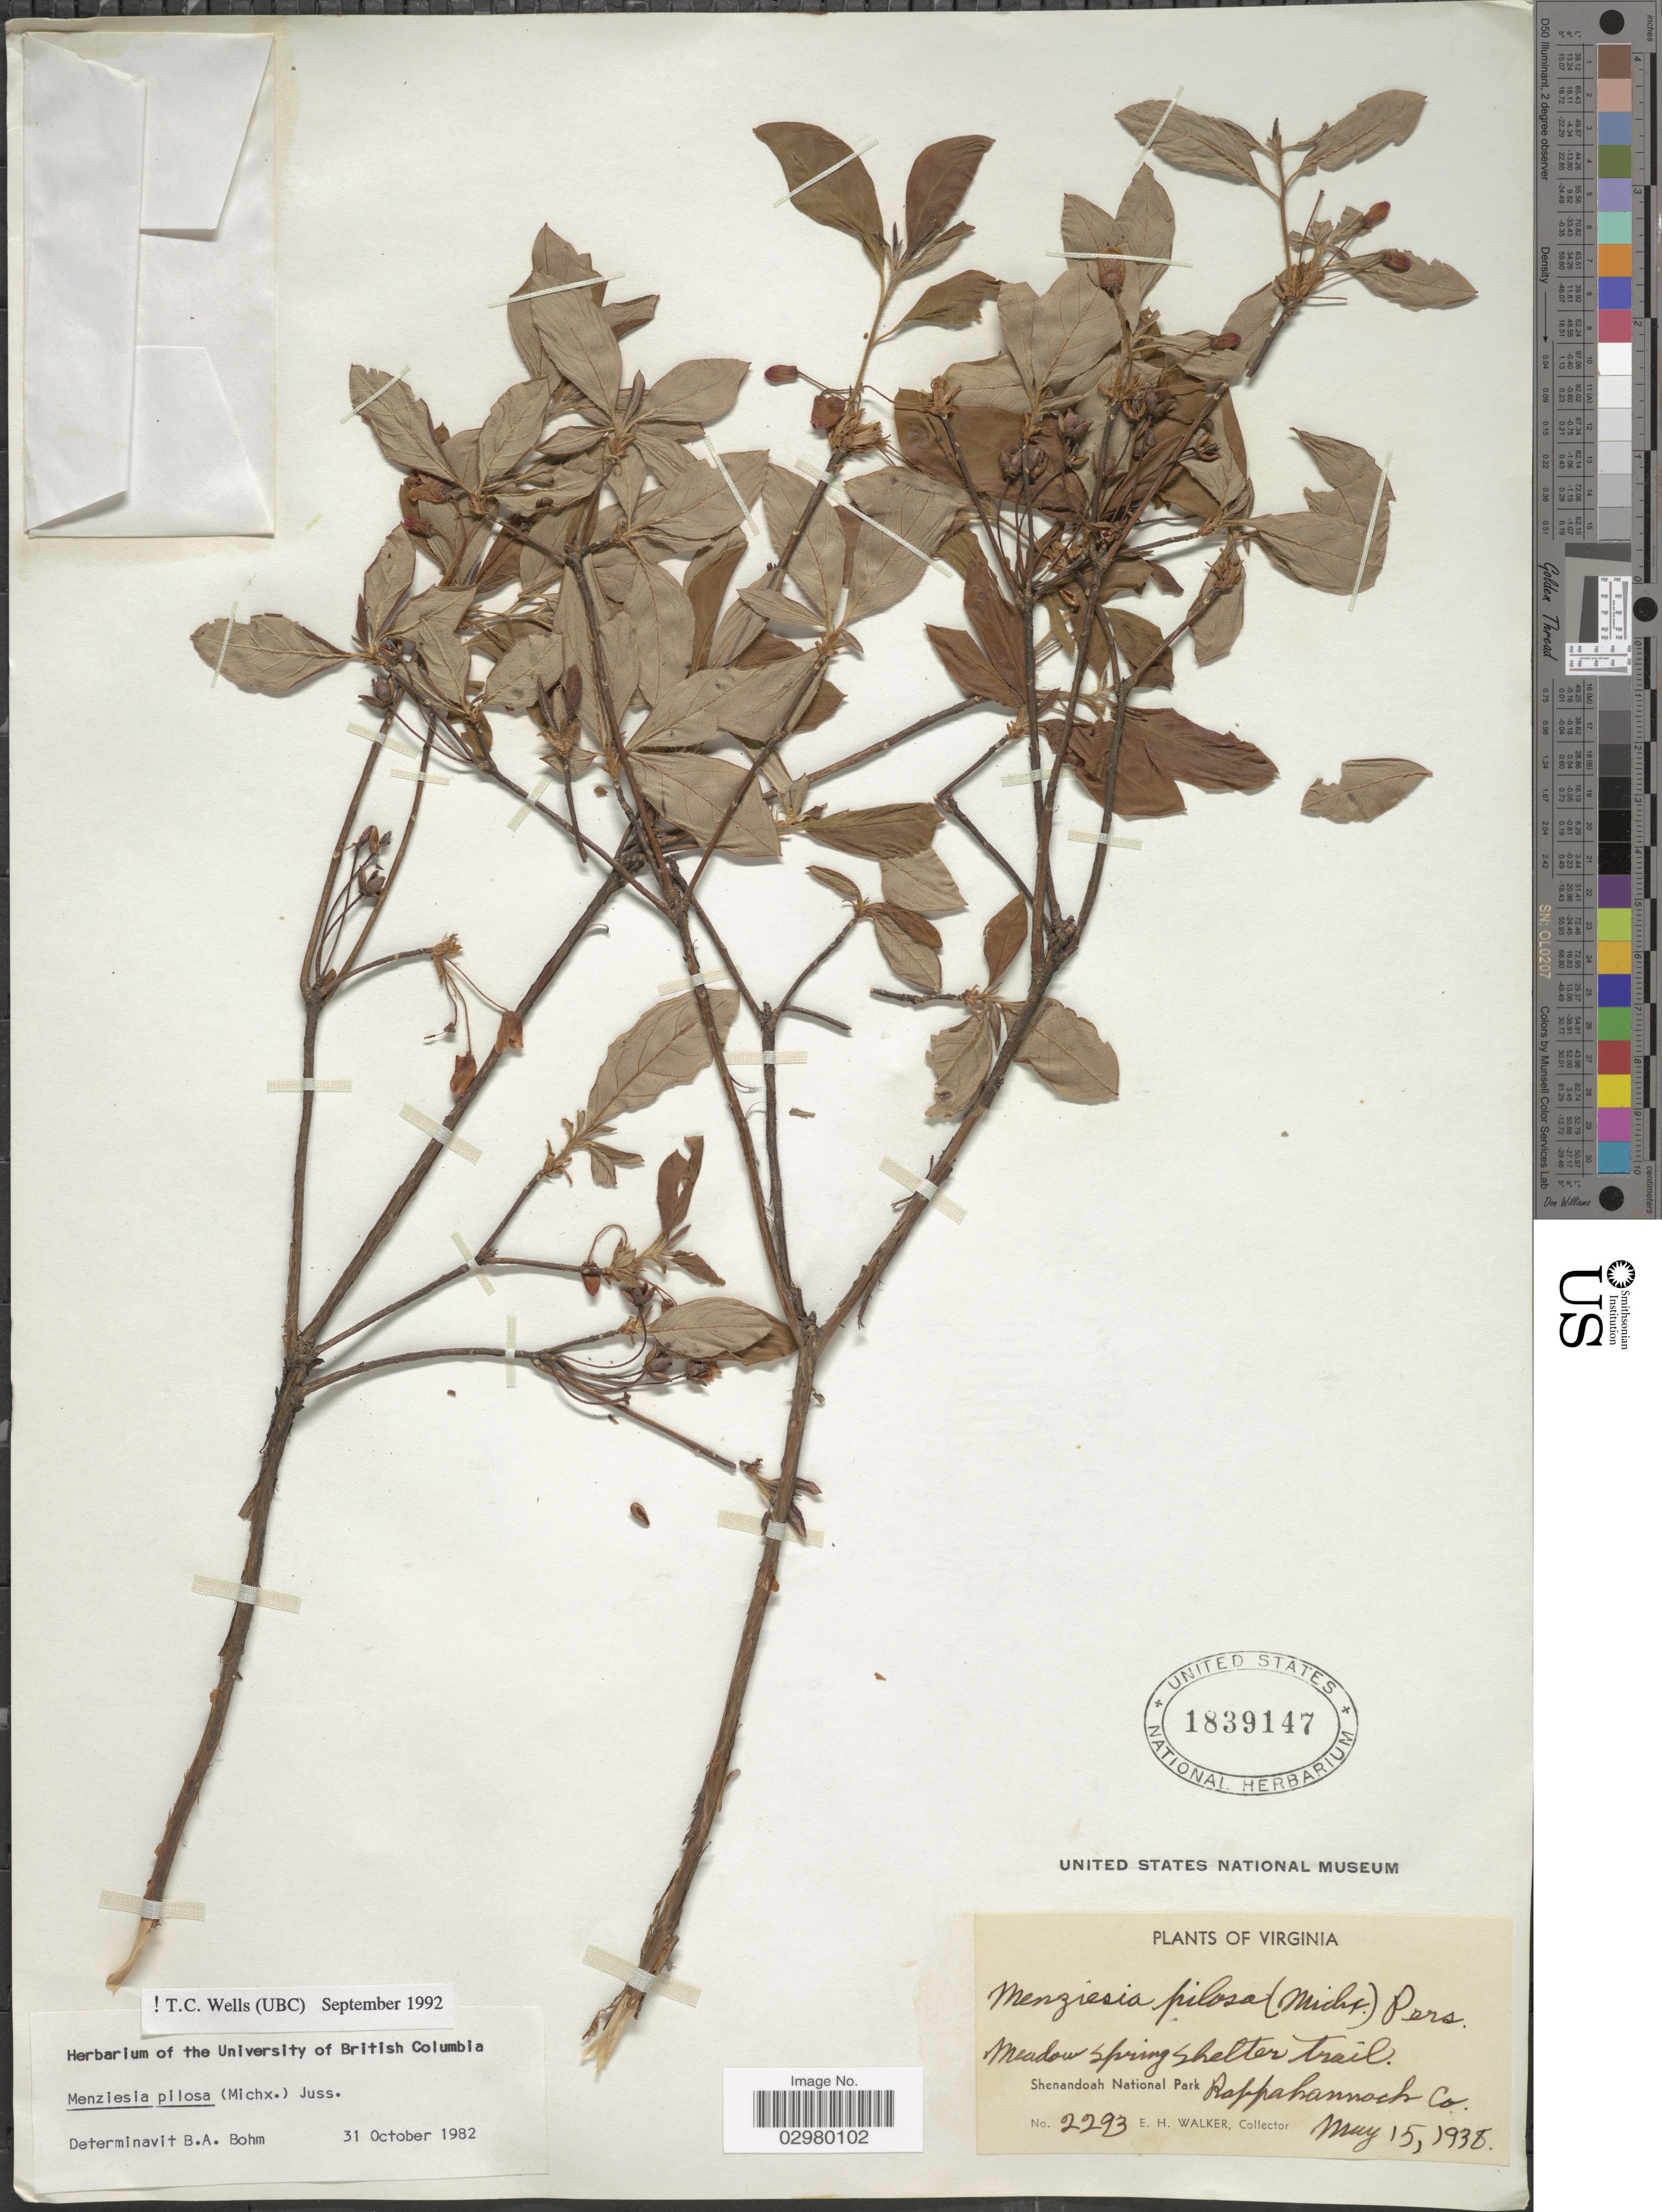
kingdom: Plantae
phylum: Tracheophyta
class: Magnoliopsida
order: Ericales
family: Ericaceae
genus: Menziesia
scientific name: Menziesia pilosa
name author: (Michx.) Juss.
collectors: E. H. Walker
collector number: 2293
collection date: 1938-05-15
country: United States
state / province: Virginia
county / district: Rappahannock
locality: Meadow Spring Shelter Trail. Shenandoah National Park. Rappahannock Co.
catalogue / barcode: US 1839147